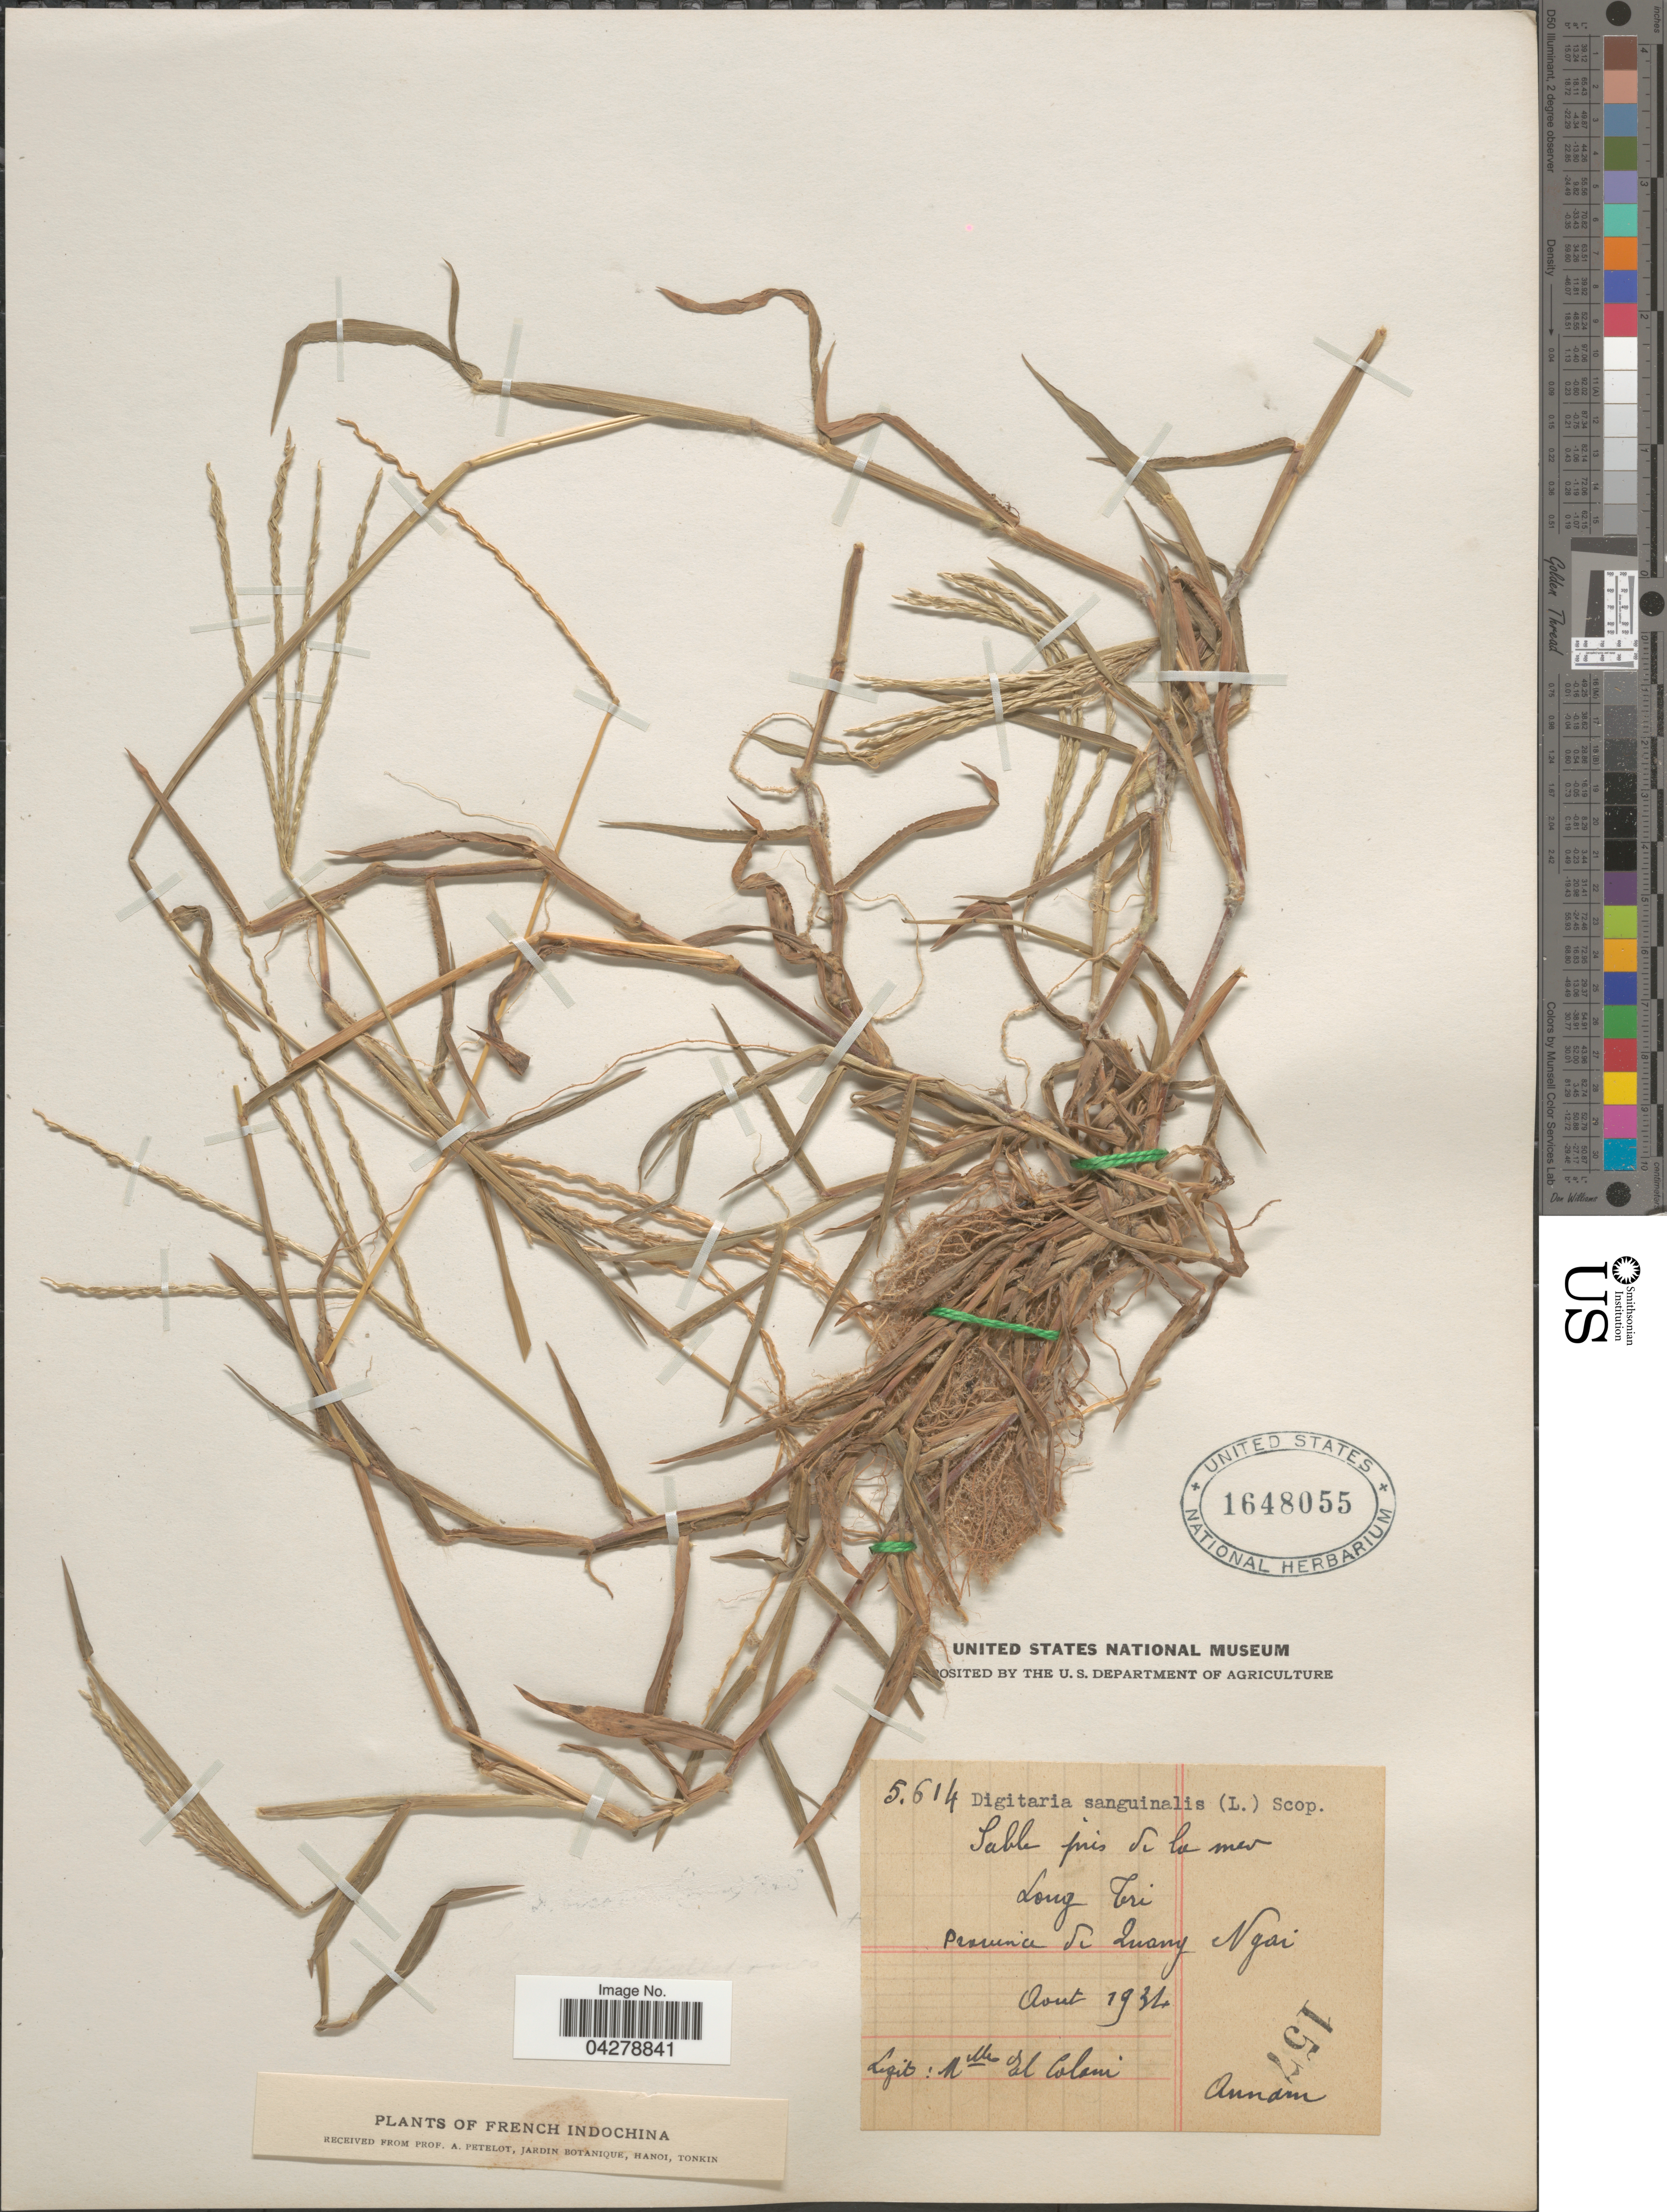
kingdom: Plantae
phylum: Tracheophyta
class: Liliopsida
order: Poales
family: Poaceae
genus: Digitaria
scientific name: Digitaria sp.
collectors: E. Colani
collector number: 5614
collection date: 1934-08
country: Vietnam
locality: French Indochina. Long Tri. Province de Quang Ngai. Annam.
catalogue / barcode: US 1648055